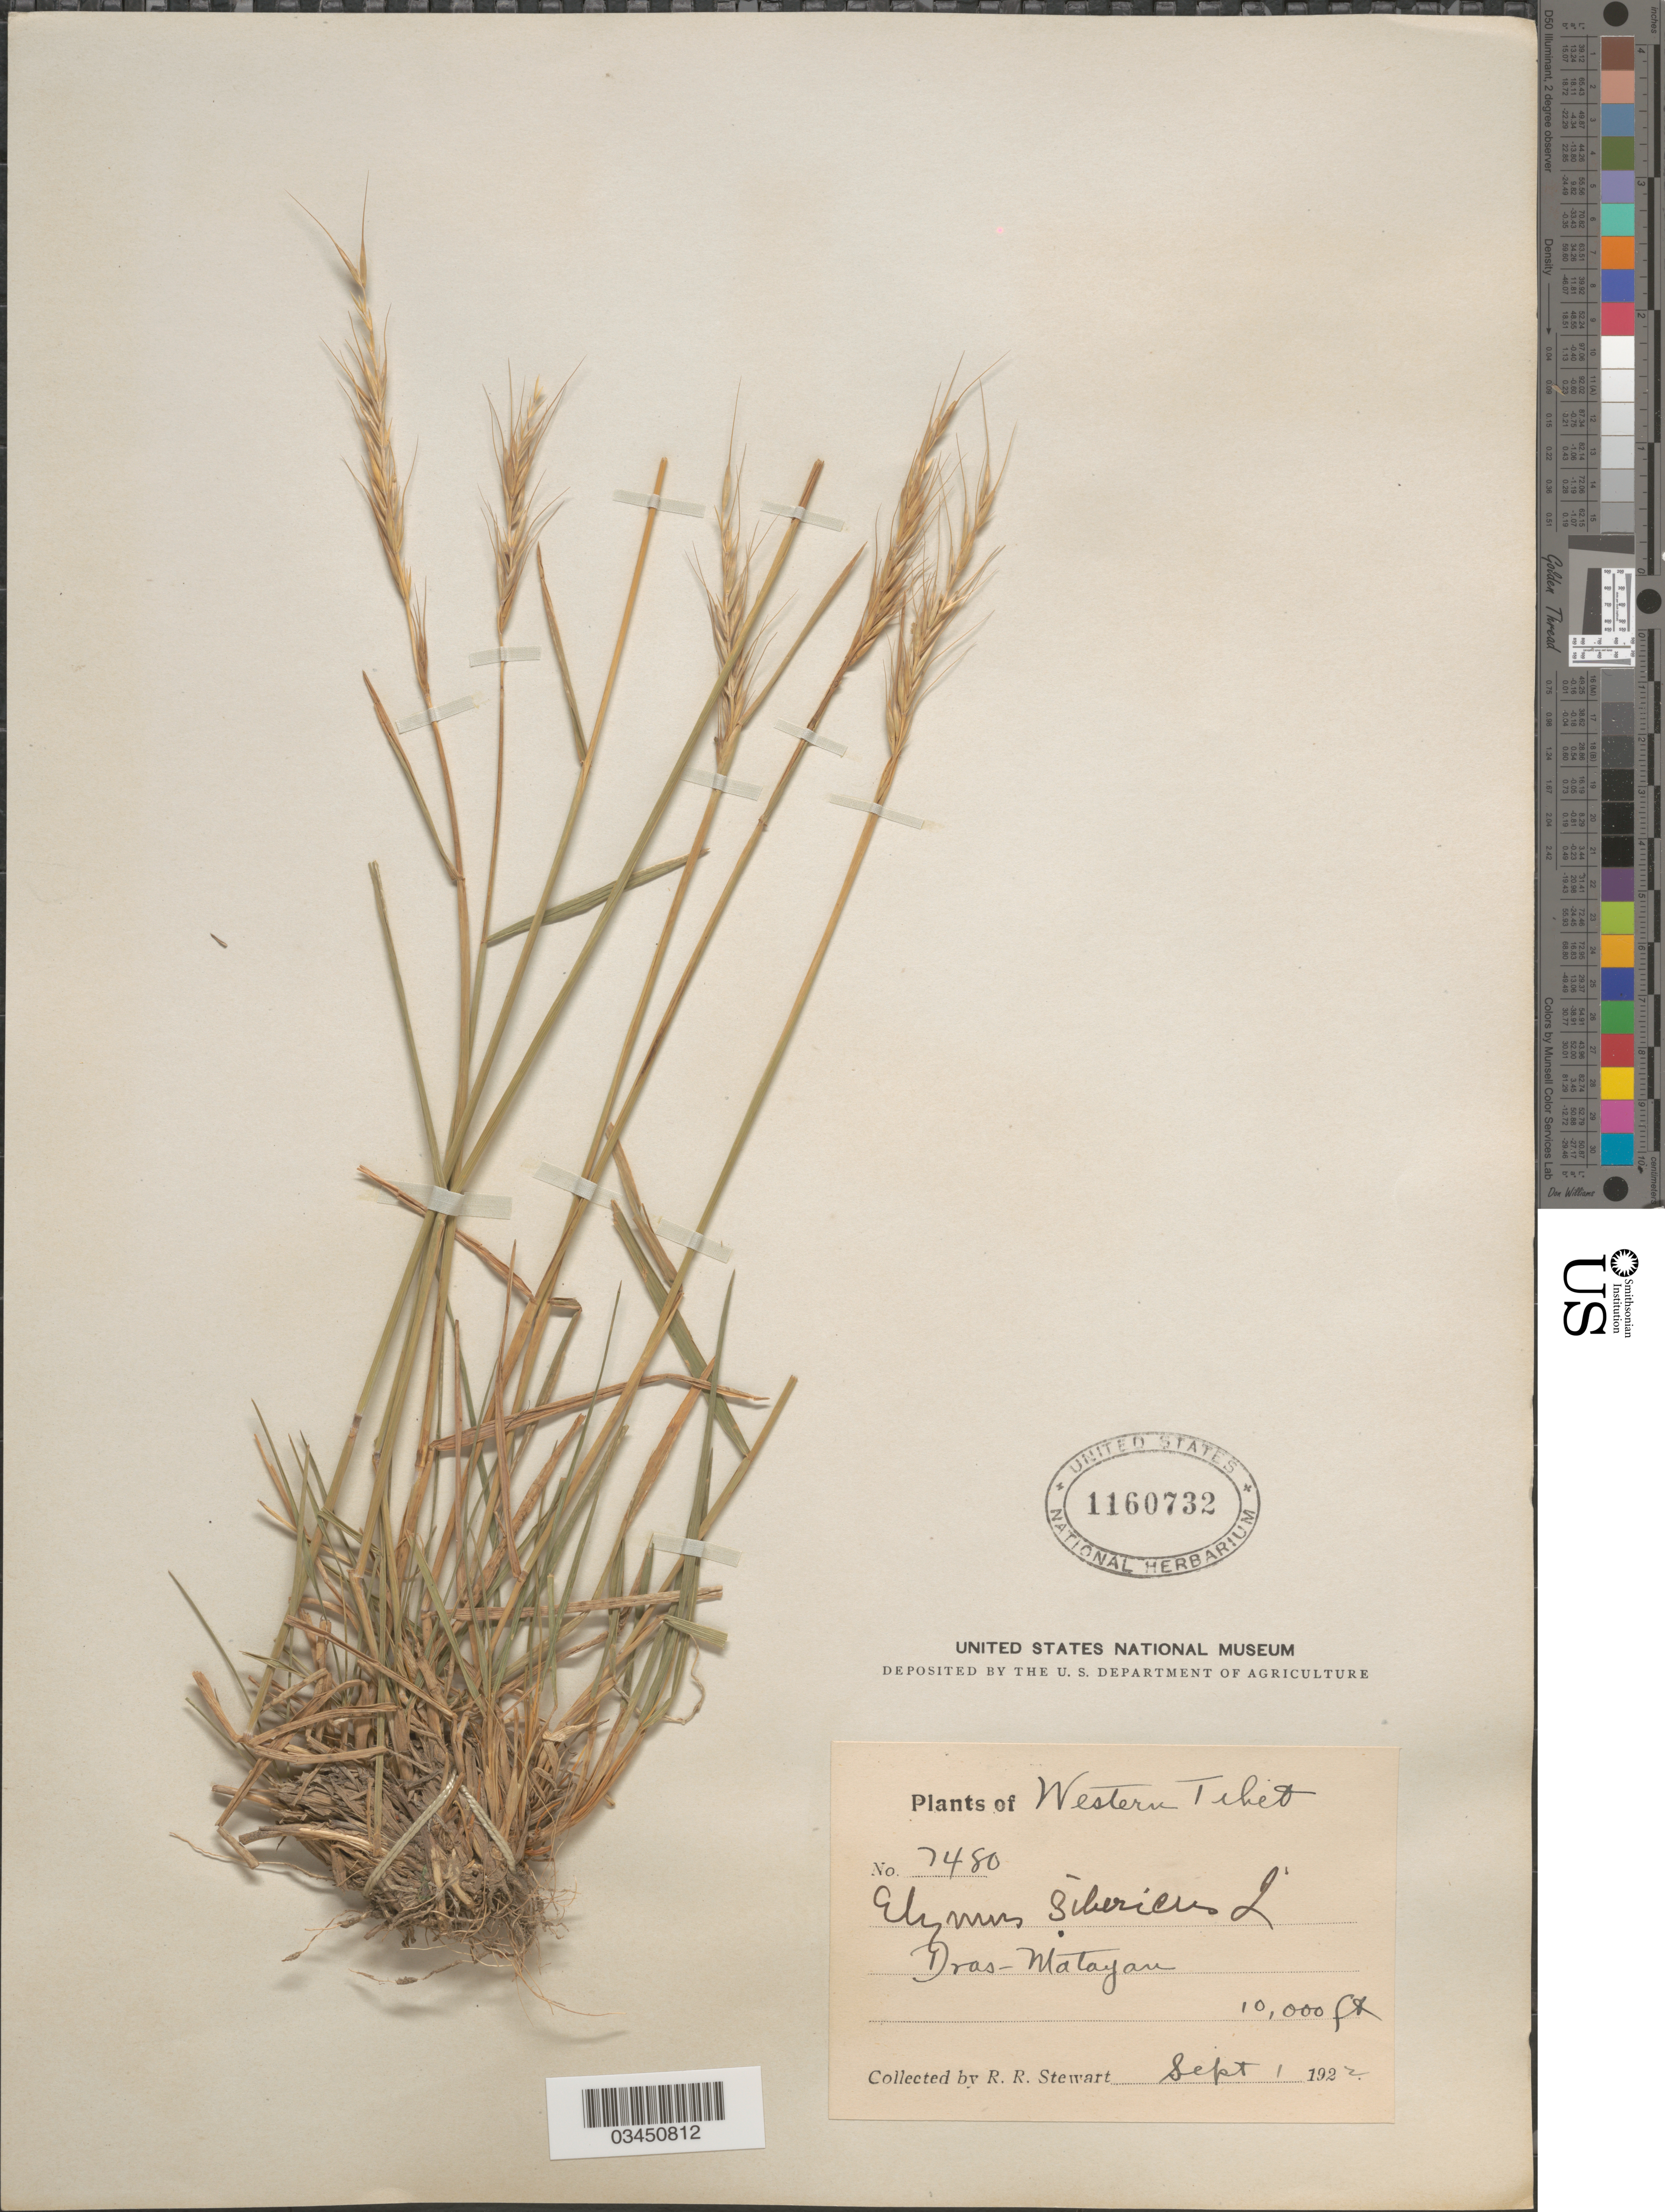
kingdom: Plantae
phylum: Tracheophyta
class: Liliopsida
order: Poales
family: Poaceae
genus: Elymus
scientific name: Elymus sibiricus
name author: L.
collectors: R. Stewart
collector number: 7480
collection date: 1922-09-01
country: China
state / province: Xizang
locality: Western Tibet. Dras-Matayan.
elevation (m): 3048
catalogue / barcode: US 1160732